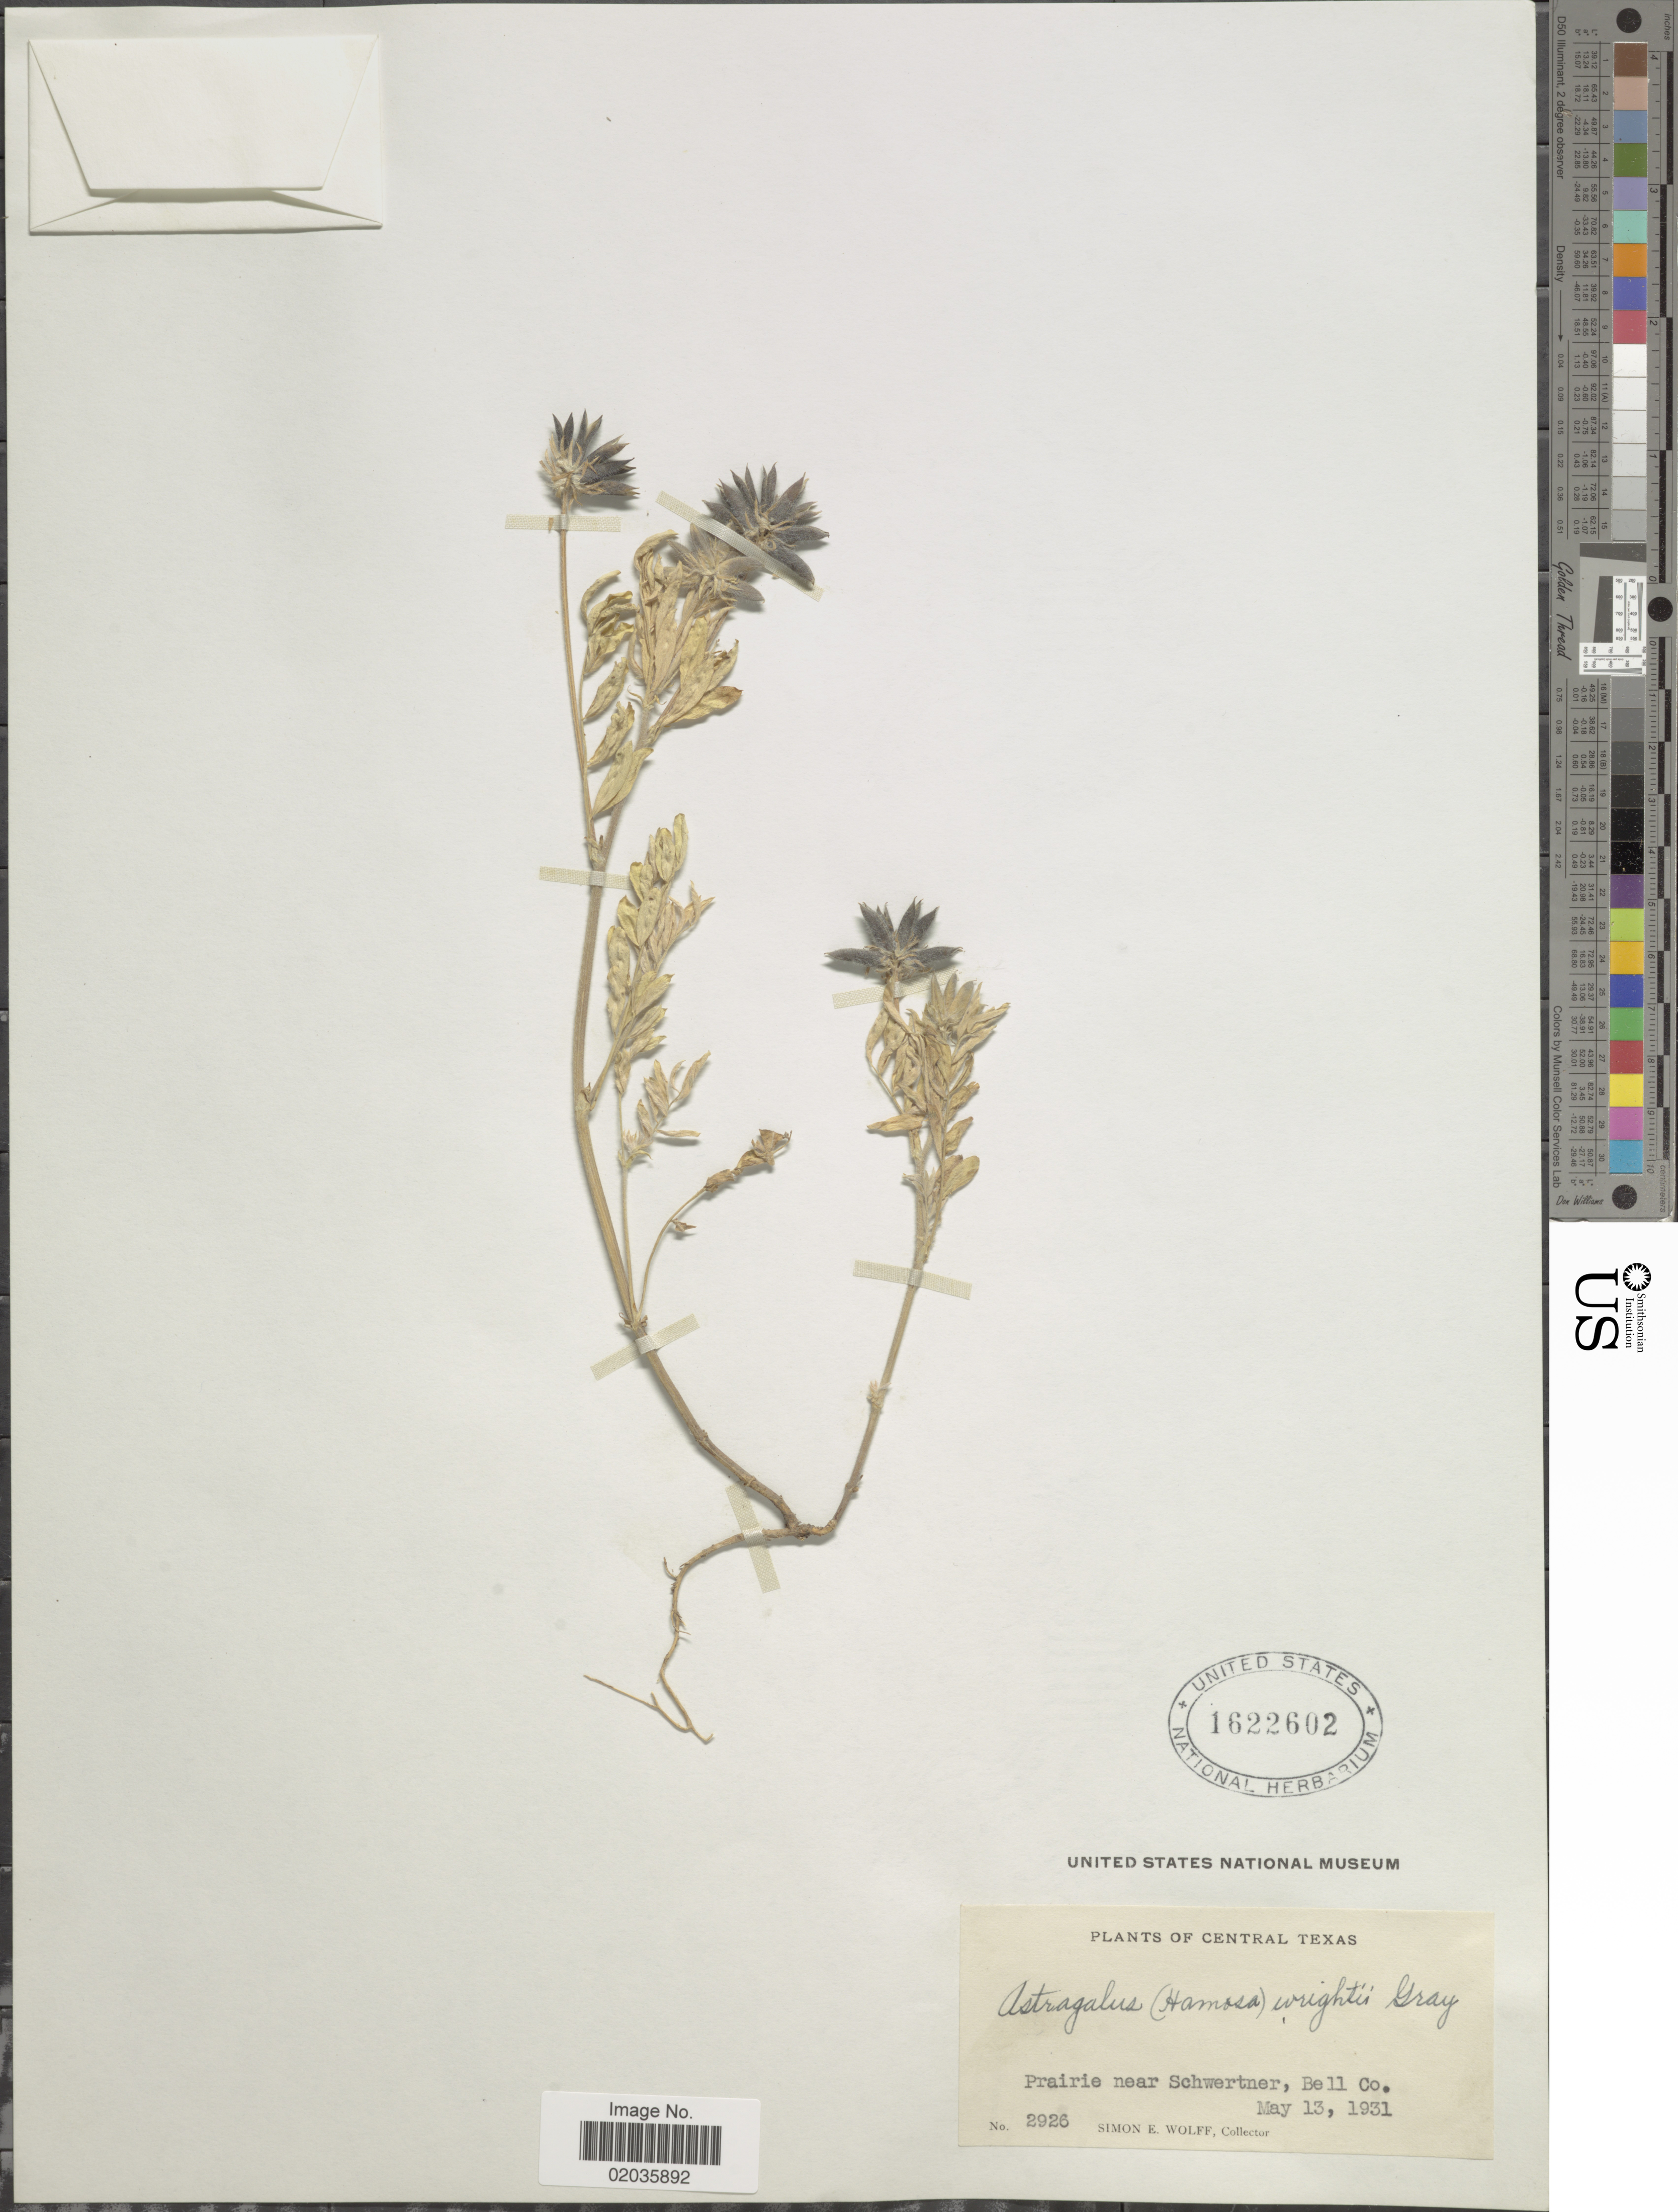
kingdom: Plantae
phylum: Tracheophyta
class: Magnoliopsida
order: Fabales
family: Fabaceae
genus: Astragalus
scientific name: Astragalus wrightii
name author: A. Gray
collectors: S. E. Wolff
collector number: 2926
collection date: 1931-05-13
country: United States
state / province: Texas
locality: Central Texas, Prairie near Schwertner Bell co.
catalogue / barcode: US 1622602